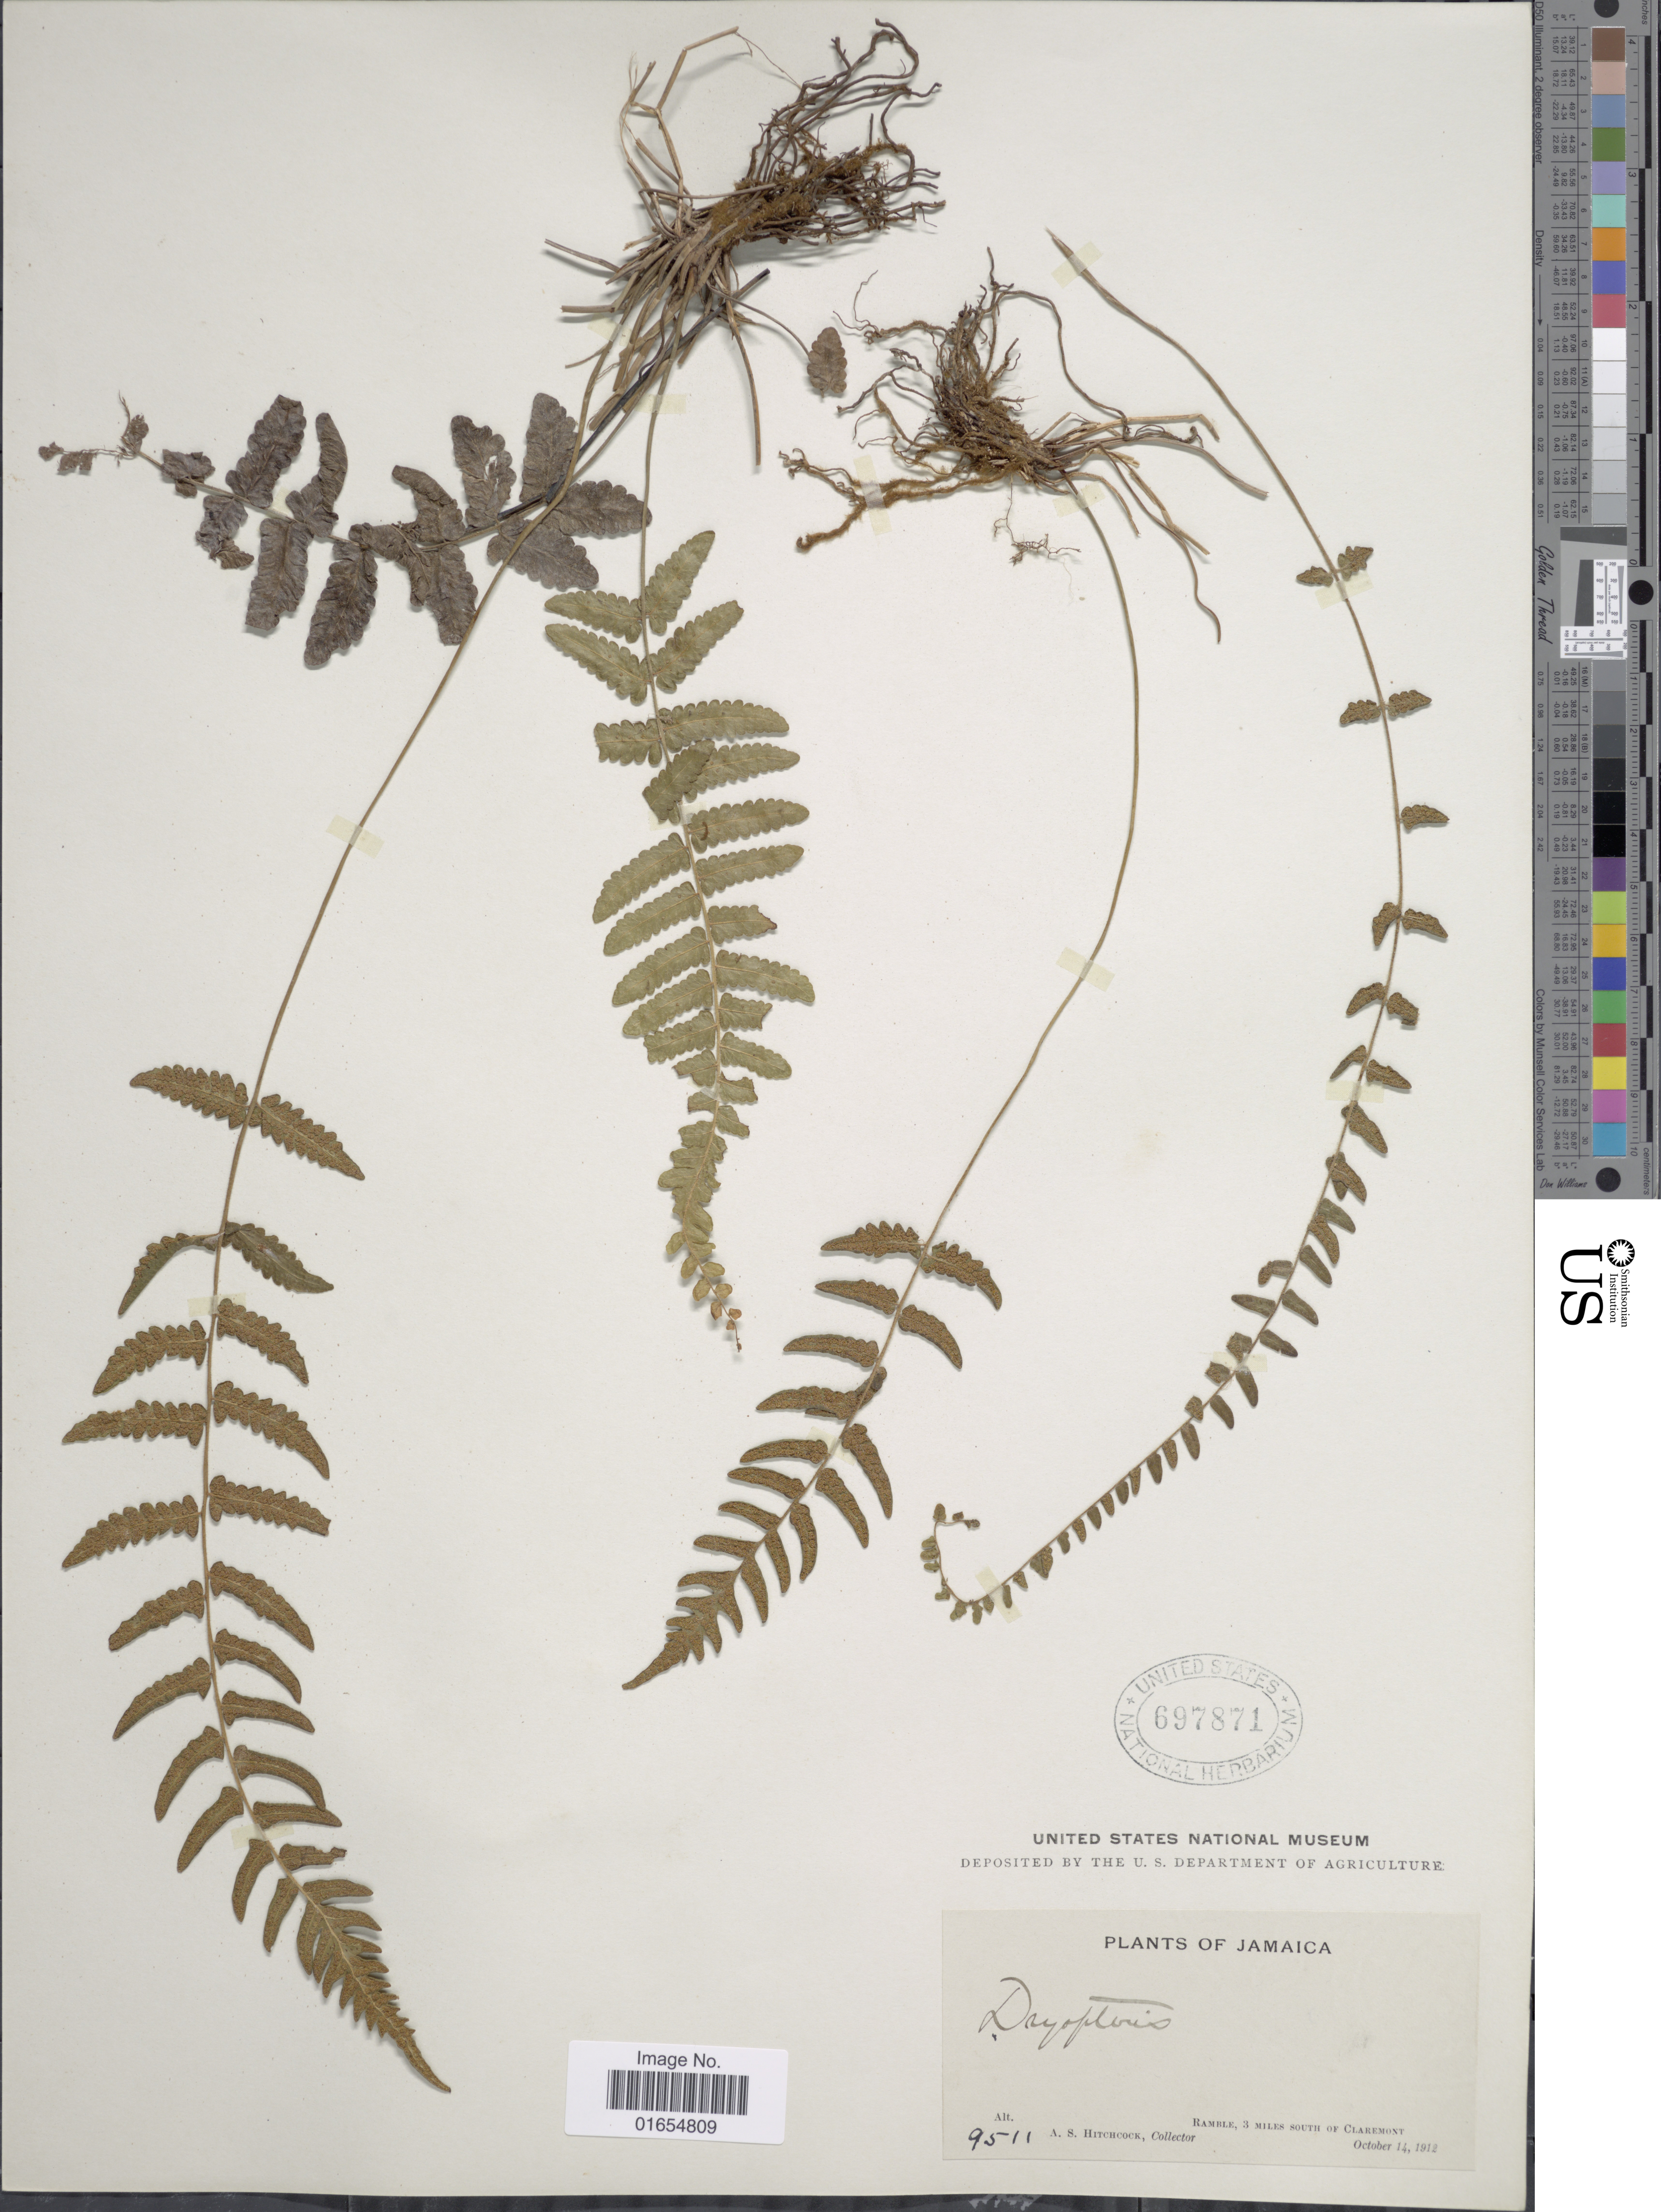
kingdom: Plantae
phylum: Tracheophyta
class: Polypodiopsida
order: Polypodiales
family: Thelypteridaceae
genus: Goniopteris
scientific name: Goniopteris reptans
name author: (J.F. Gmel.) C. Presl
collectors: A. S. Hitchcock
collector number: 9511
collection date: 1912-10-14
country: Jamaica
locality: Ramble, 3 miles south of Claremont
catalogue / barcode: US 697871